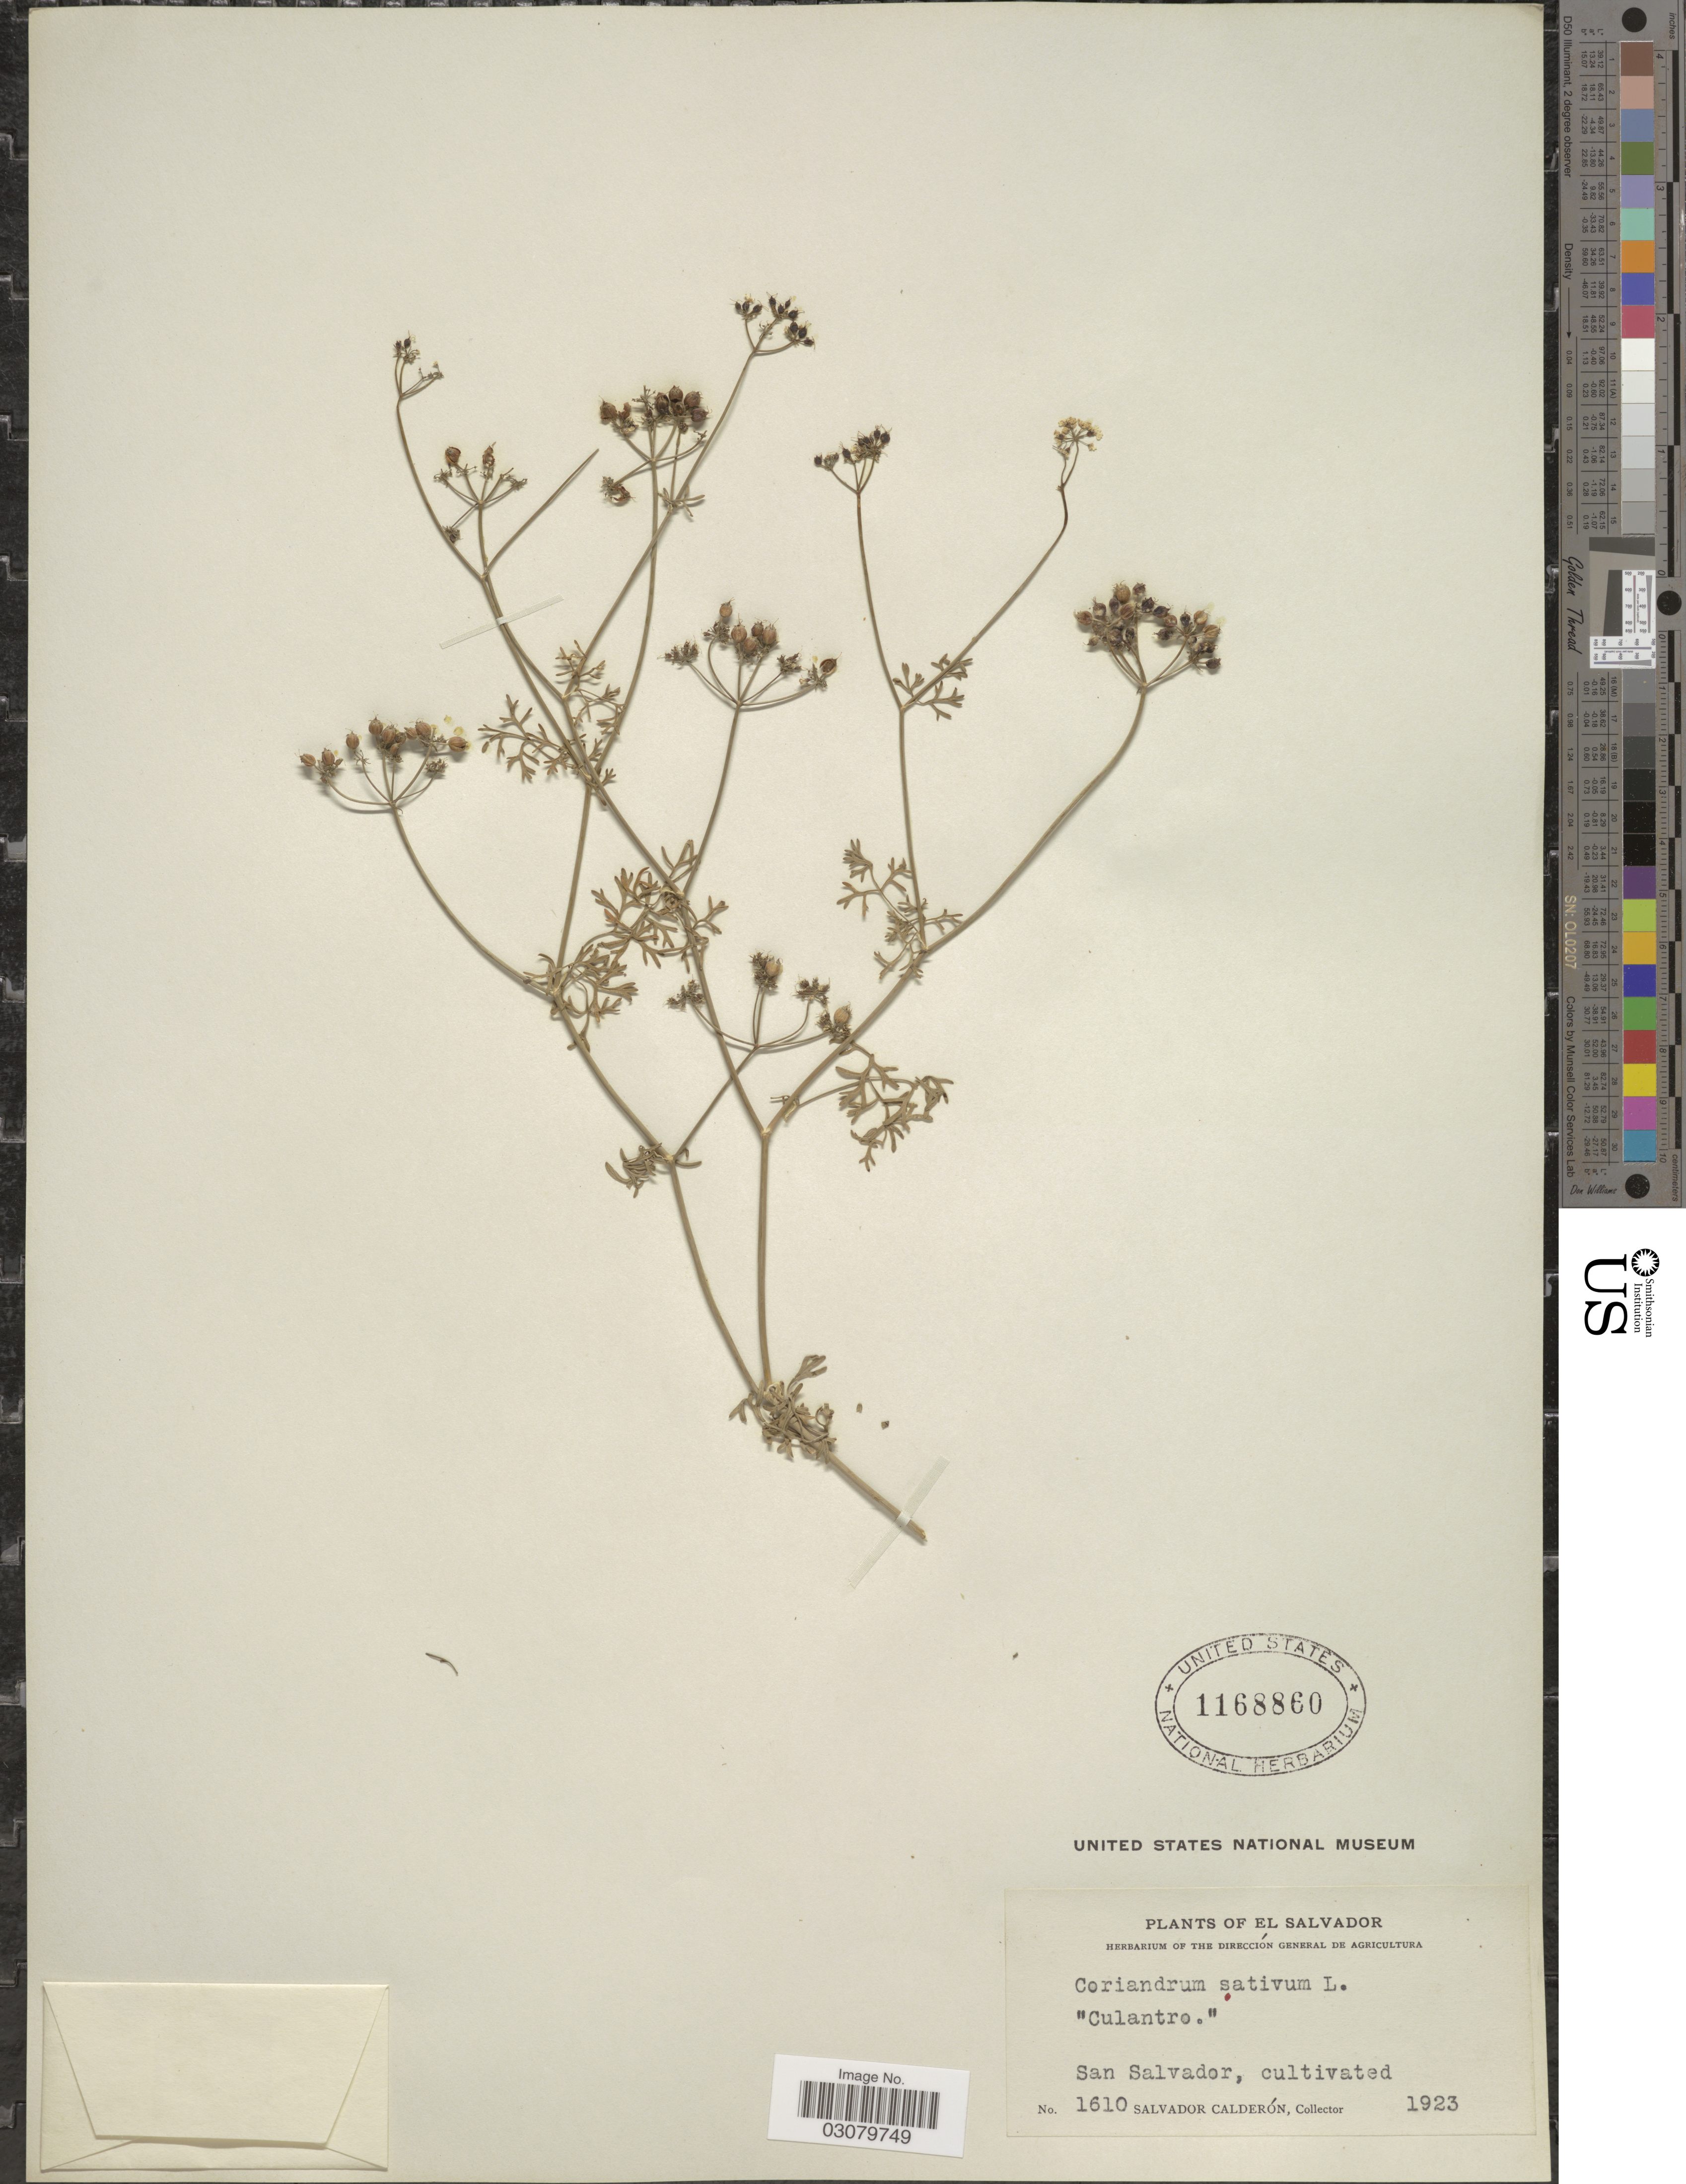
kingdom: Plantae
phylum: Tracheophyta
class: Magnoliopsida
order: Apiales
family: Apiaceae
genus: Coriandrum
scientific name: Coriandrum sativum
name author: L.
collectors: S. Calderón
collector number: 1610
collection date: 1923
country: El Salvador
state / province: San Salvador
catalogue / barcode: US 1168860